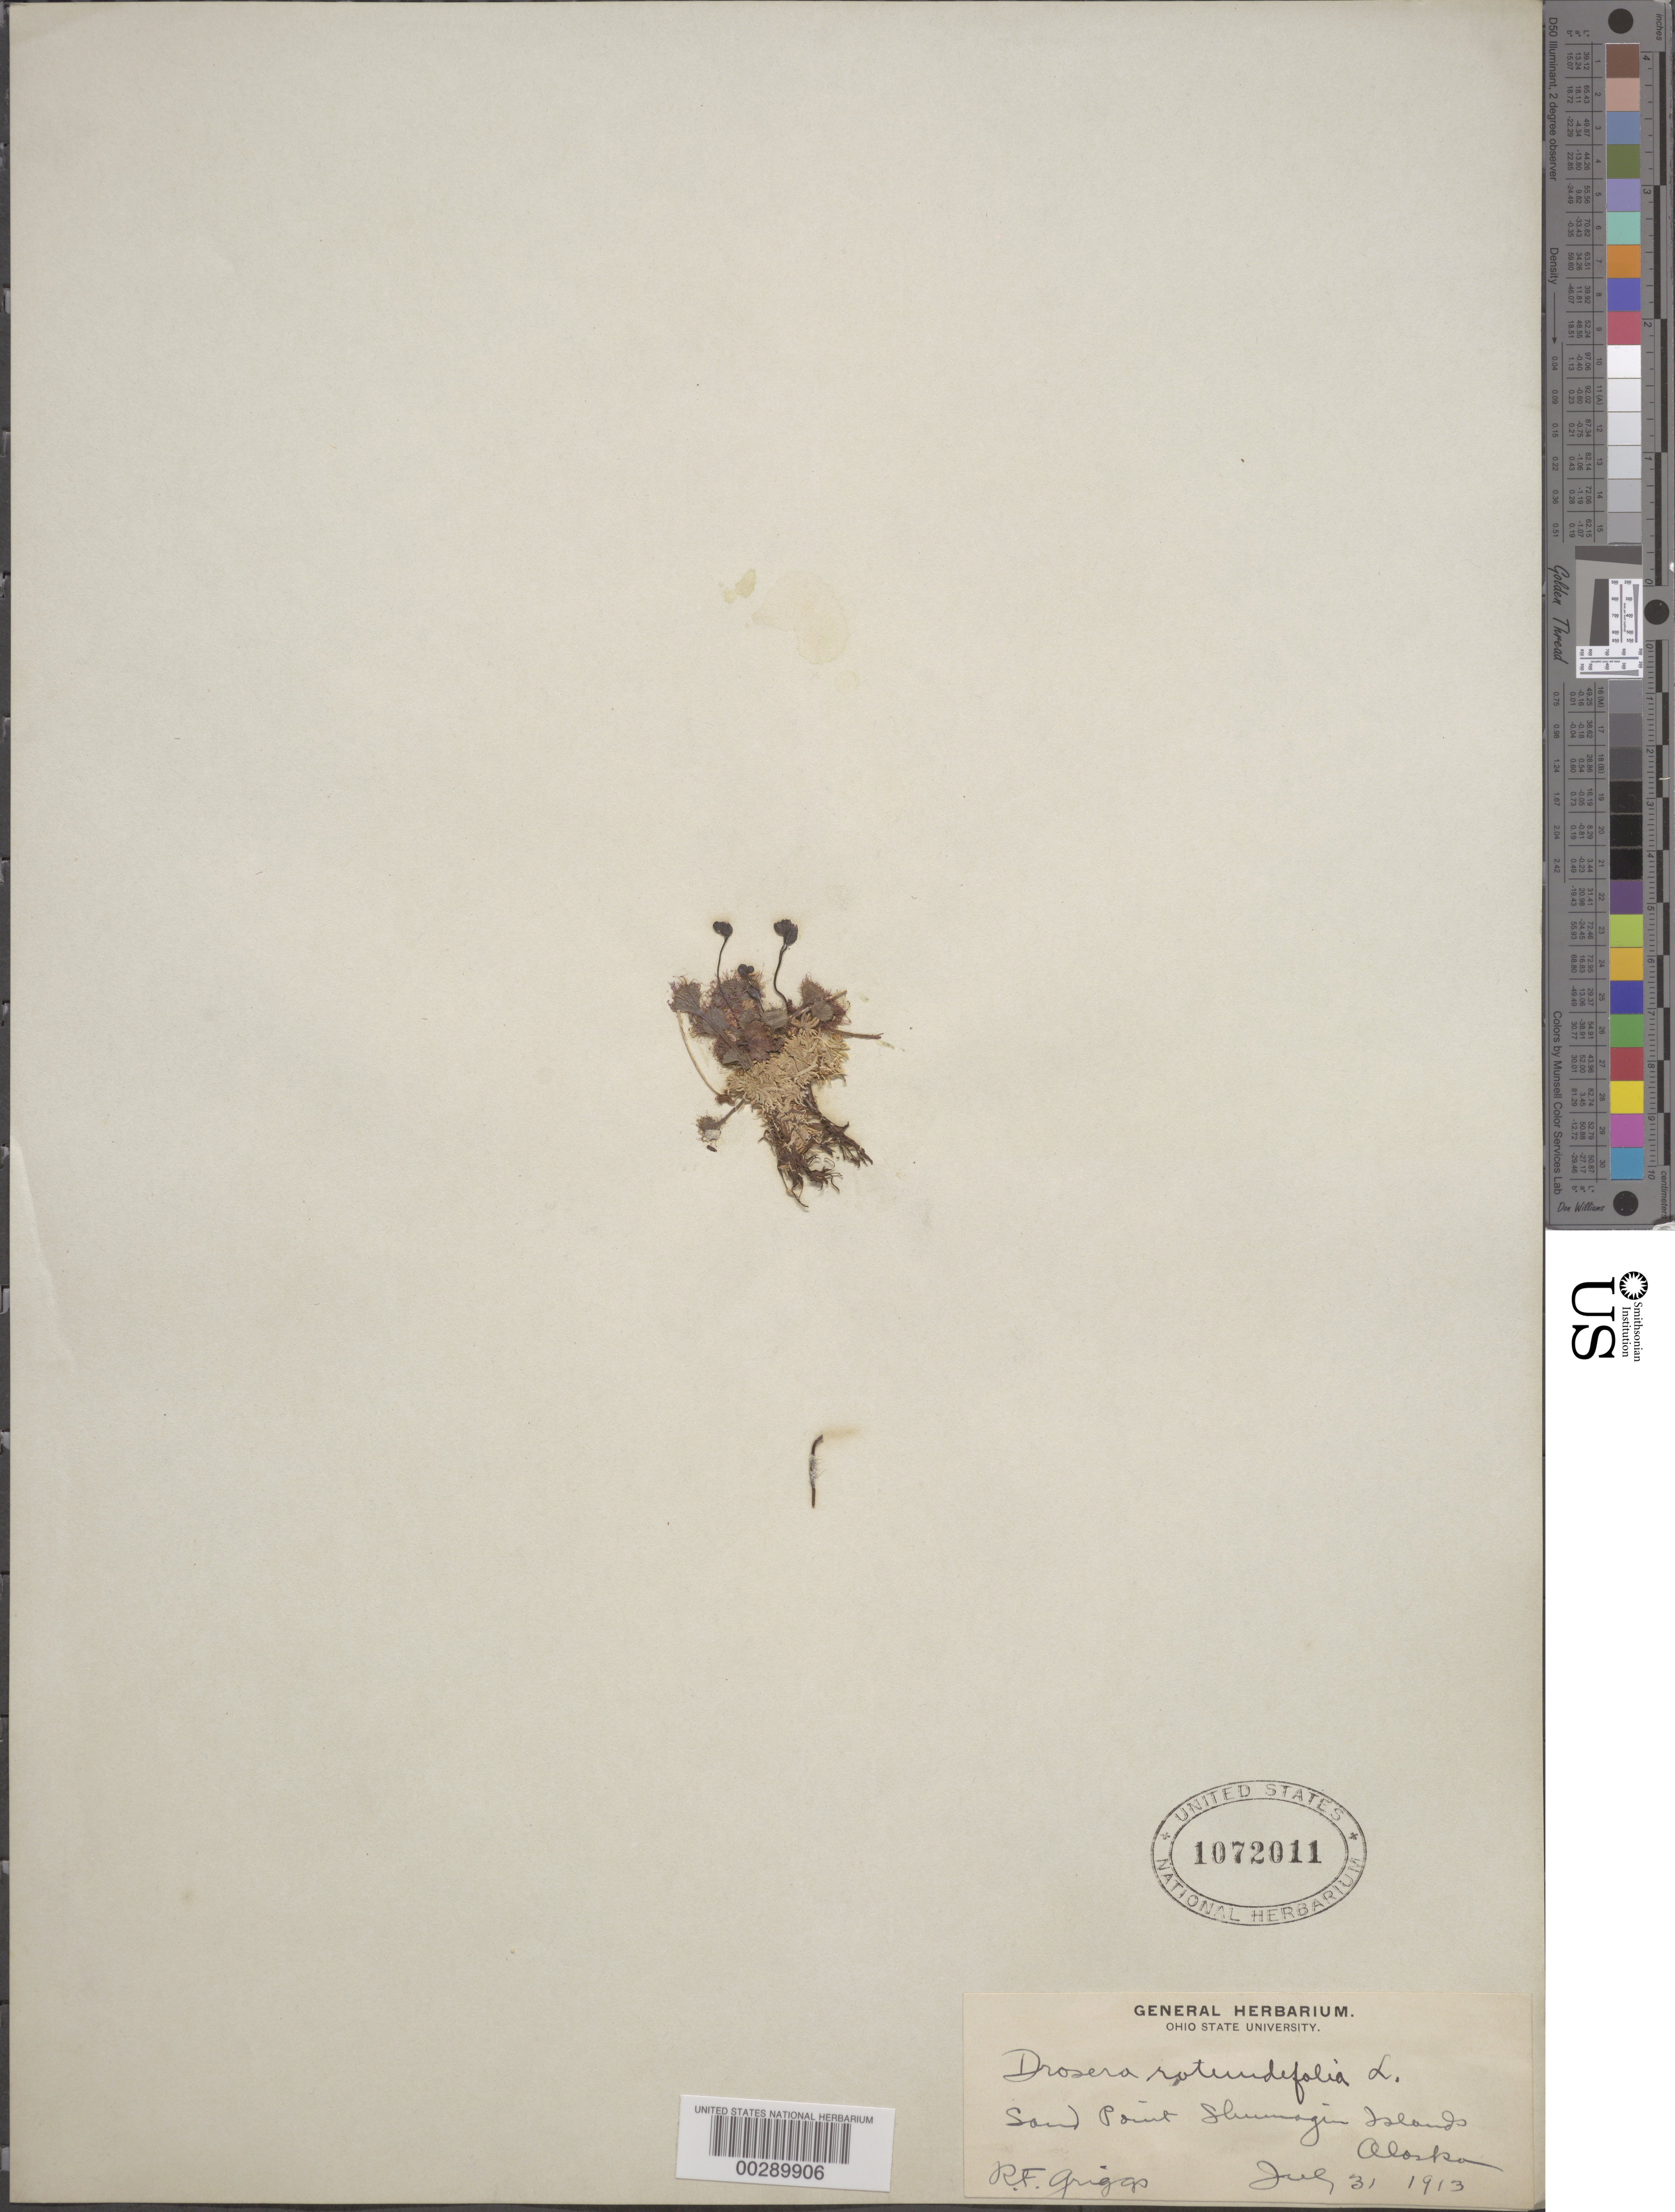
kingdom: Plantae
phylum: Tracheophyta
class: Magnoliopsida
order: Caryophyllales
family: Droseraceae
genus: Drosera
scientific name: Drosera rotundifolia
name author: L.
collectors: R. F. Griggs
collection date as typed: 31 Jul 1913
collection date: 1913-07-31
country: United States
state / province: Alaska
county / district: Aleutians East Borough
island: Popof Island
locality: Shumagin is., sand point [Shumagin Is.]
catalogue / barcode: US 1072011